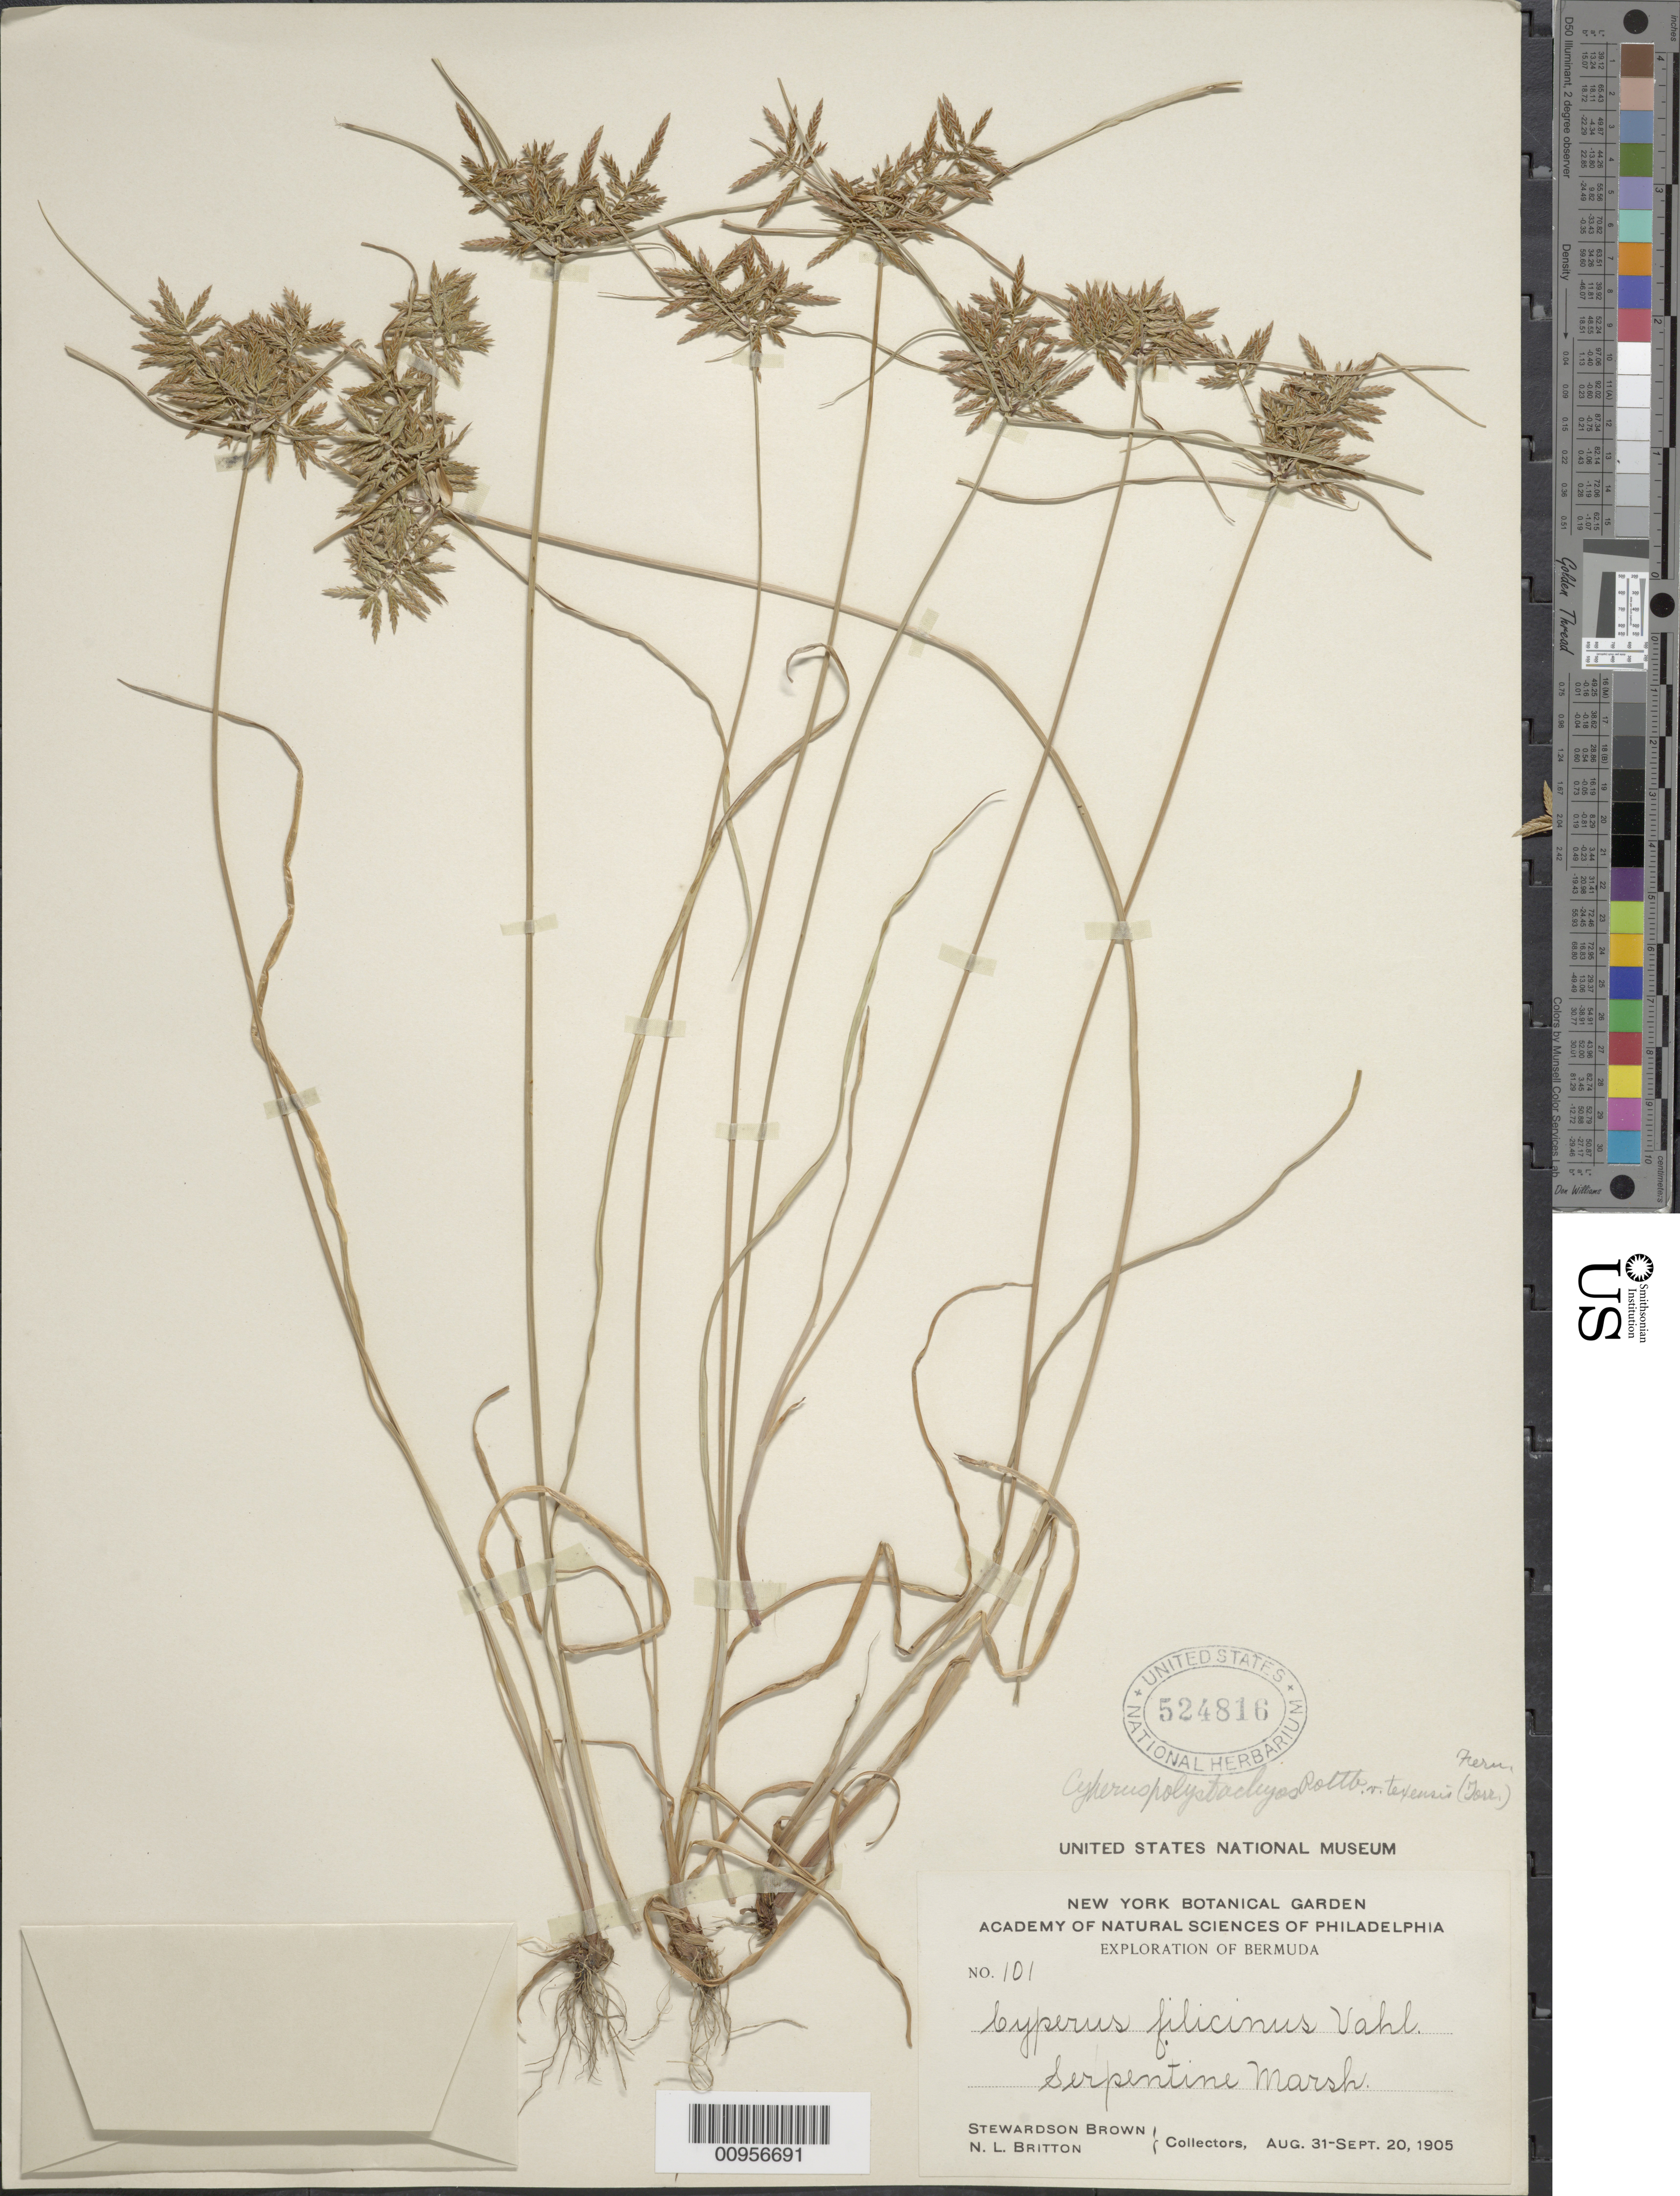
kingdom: Plantae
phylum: Tracheophyta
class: Liliopsida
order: Poales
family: Cyperaceae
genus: Cyperus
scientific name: Cyperus polystachyos var. texensis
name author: (Torr.) Fernald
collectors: S. Brown & N. Britton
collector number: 101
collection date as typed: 31 Aug 1905 to 20 Sep 1905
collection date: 1905-08-31/1905-09-20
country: Bermuda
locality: Serpentine Marsh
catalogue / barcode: US 524816